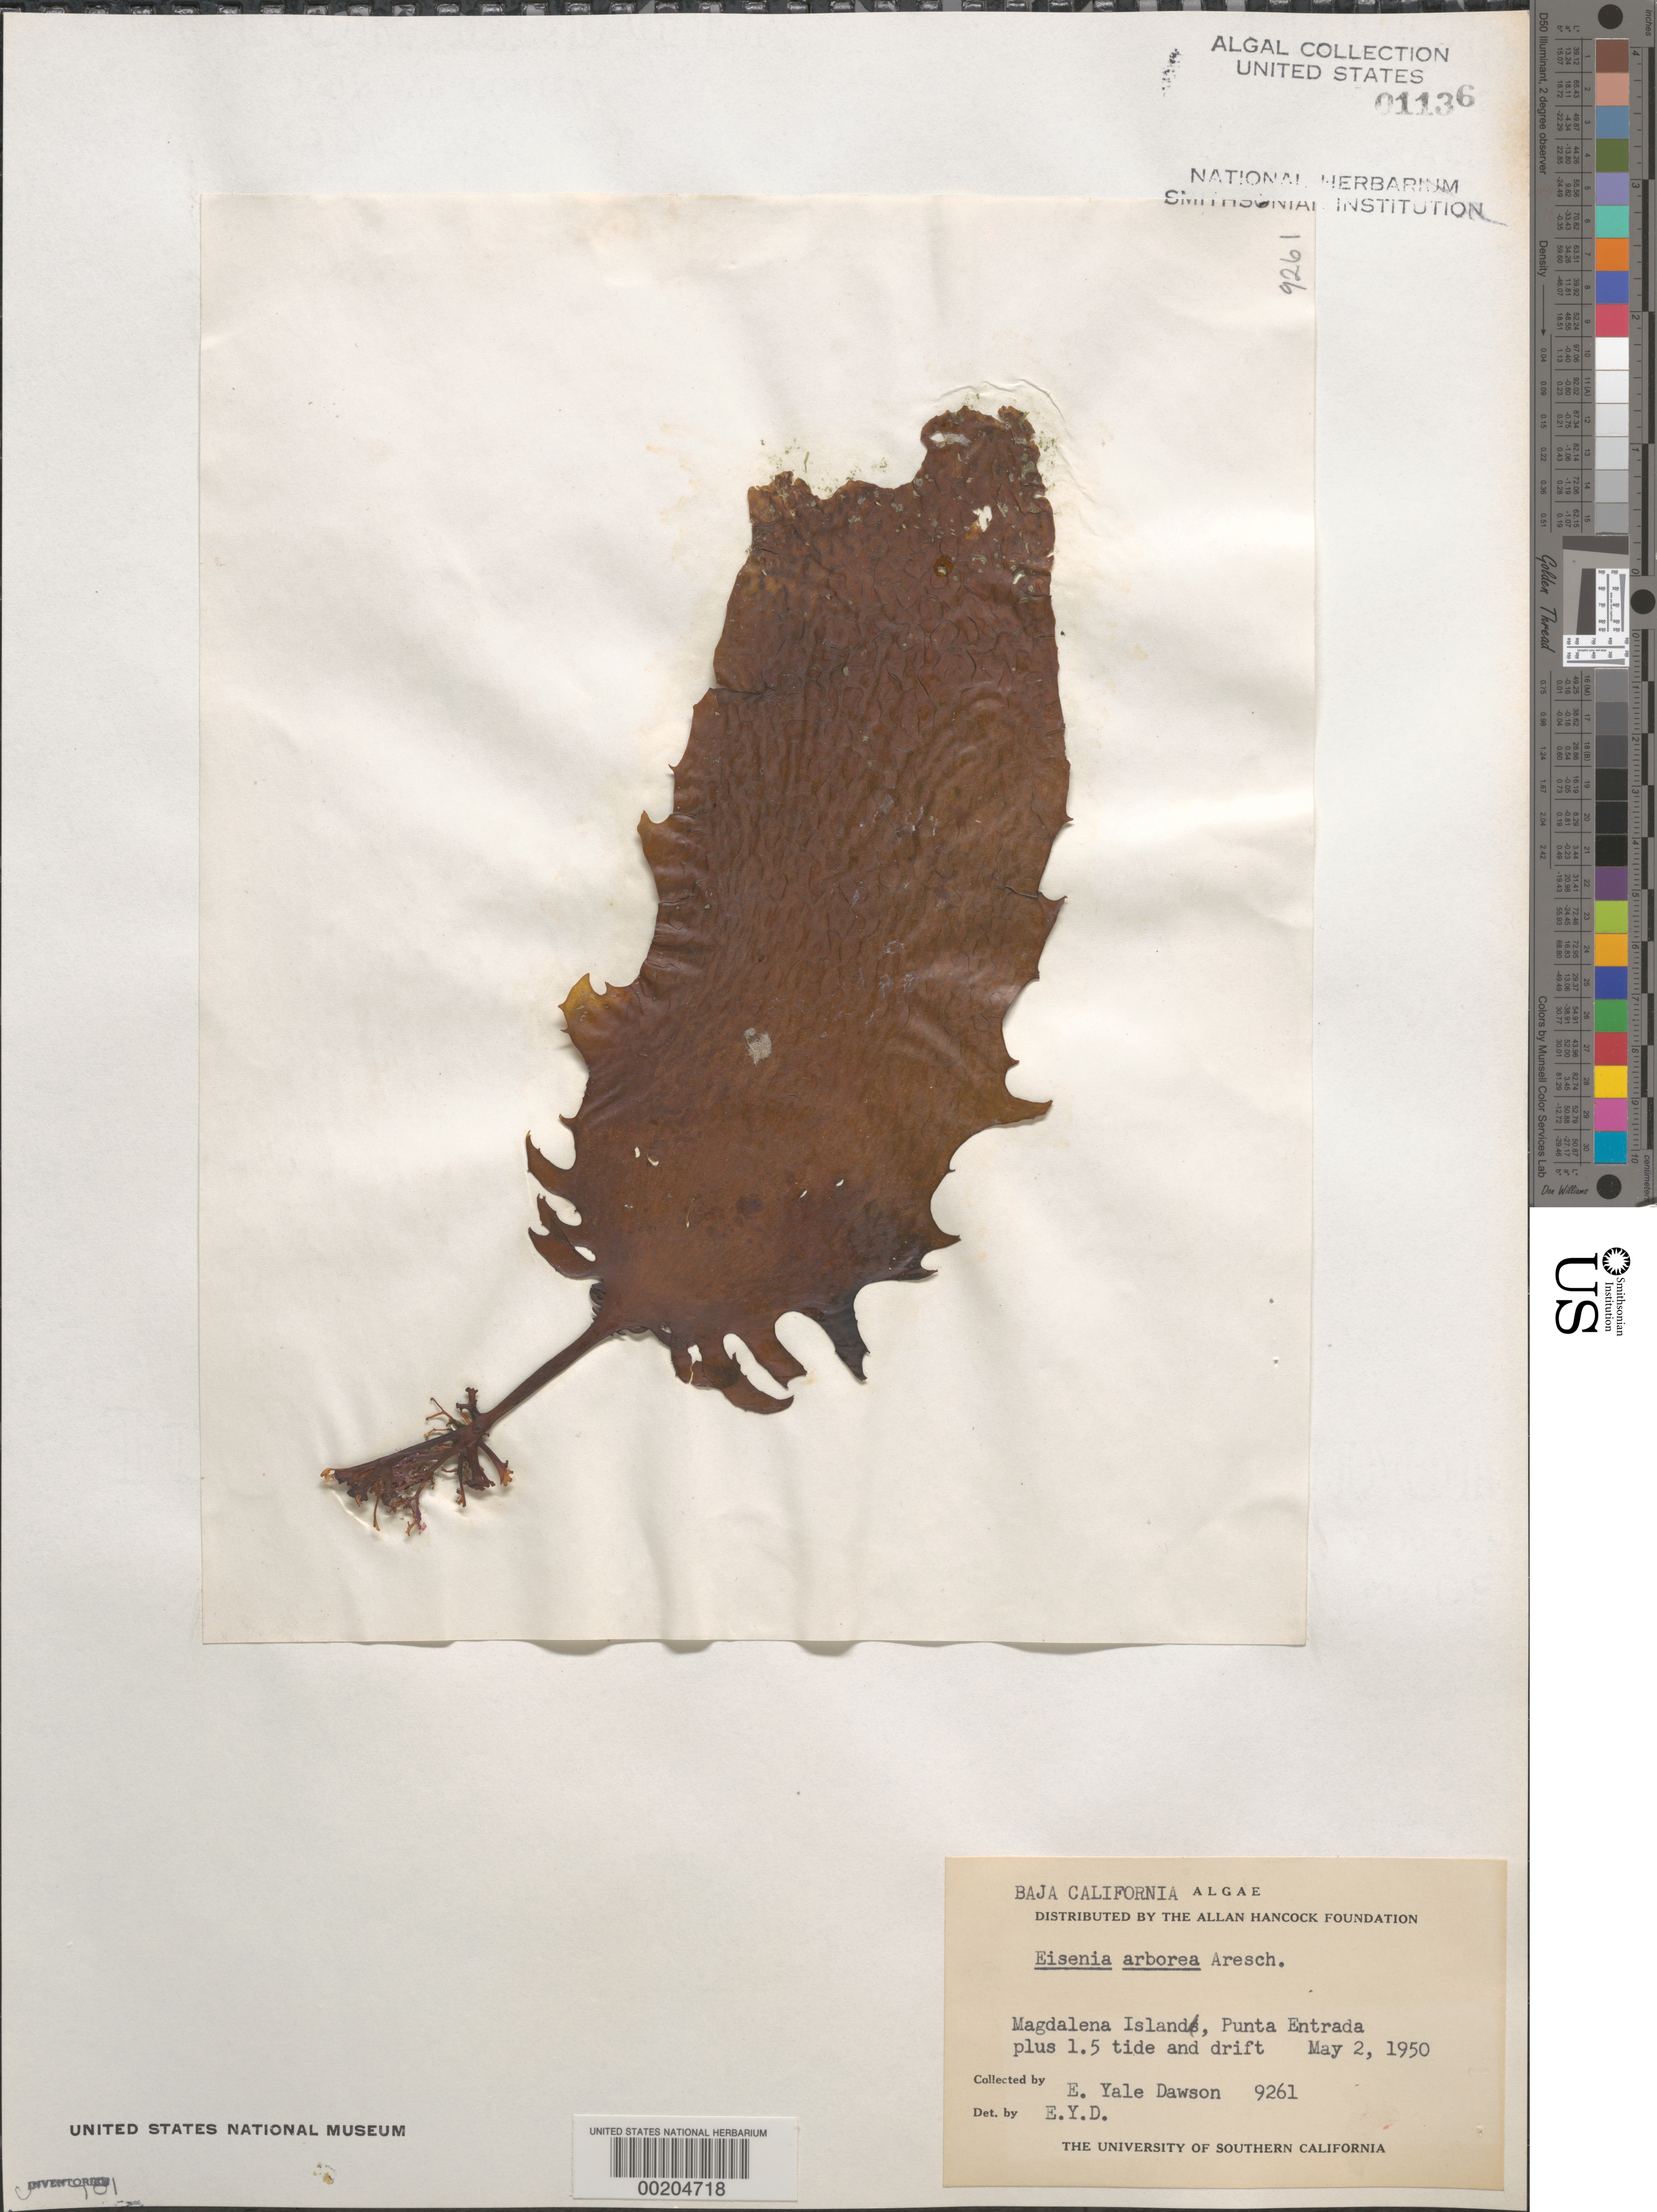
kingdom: Chromista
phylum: Ochrophyta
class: Phaeophyceae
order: Laminariales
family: Lessoniaceae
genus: Eisenia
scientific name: Eisenia arborea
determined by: Dawson, E. Y.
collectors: E. Y. Dawson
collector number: EYD 9261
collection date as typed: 02 May 1950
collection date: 1950-05-02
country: Mexico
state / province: Baja California Sur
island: Isla Magdalena,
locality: Punta Entrada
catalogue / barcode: US 1136